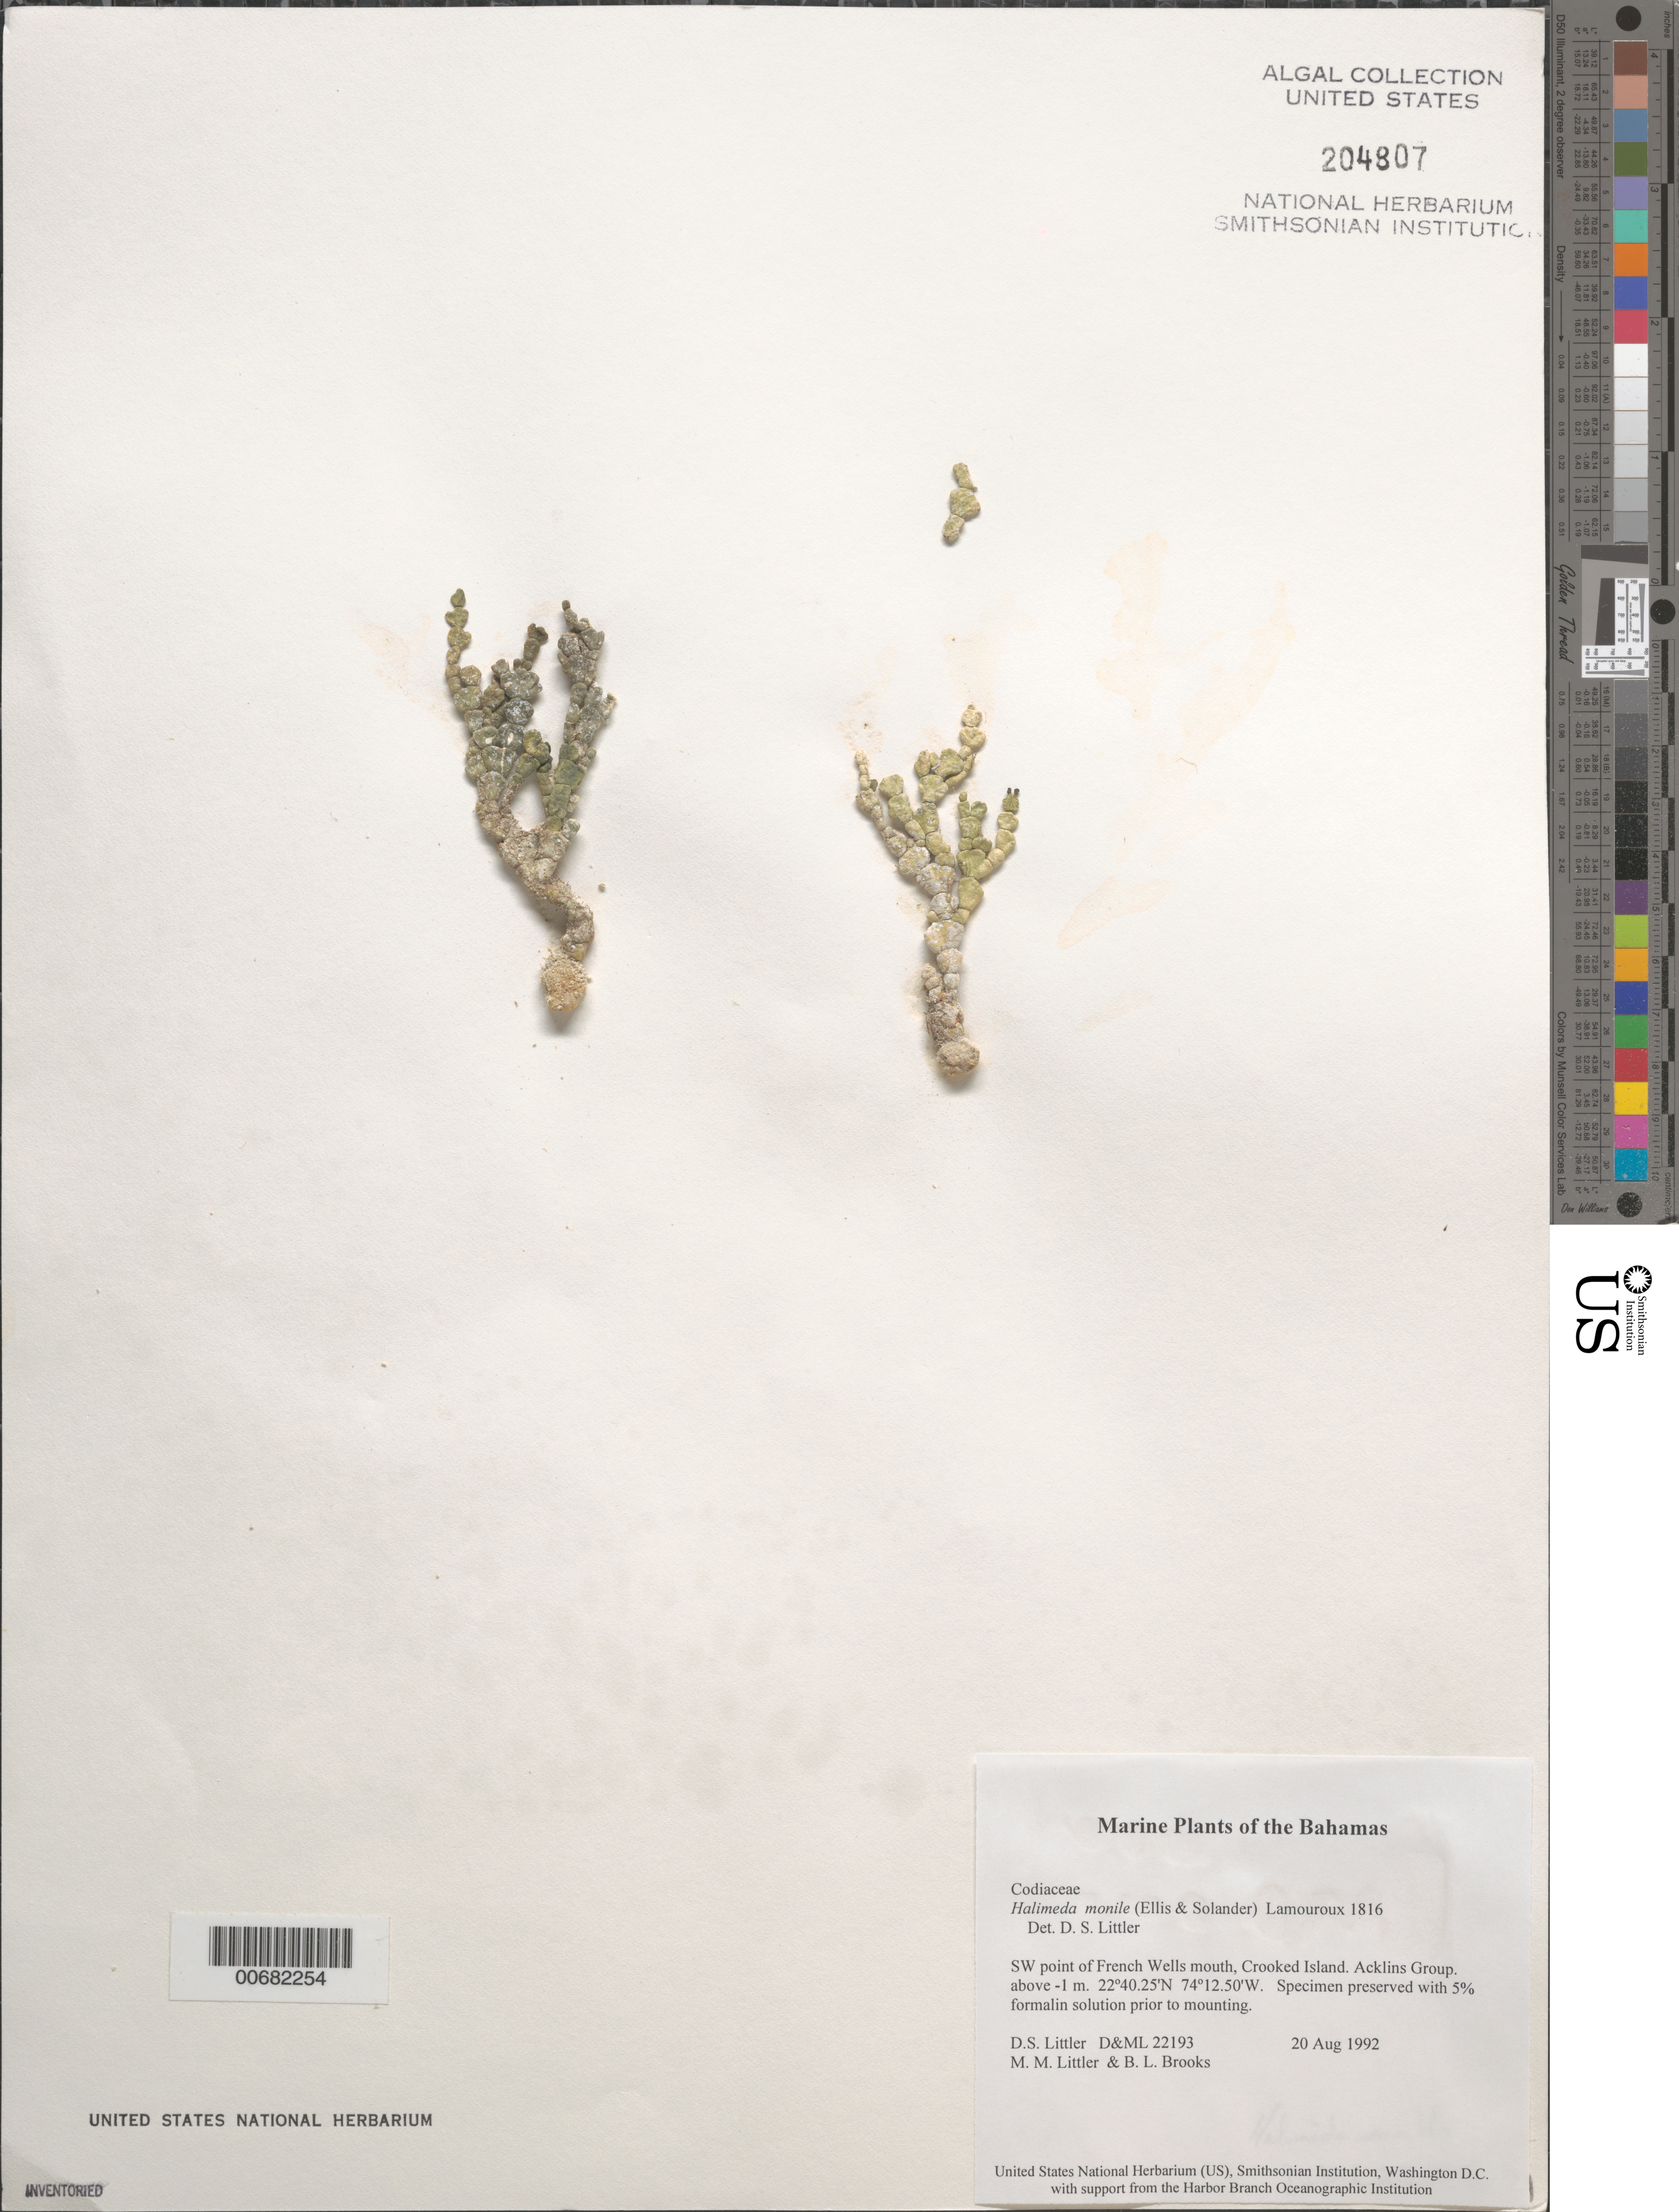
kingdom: Plantae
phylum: Chlorophyta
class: Ulvophyceae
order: Bryopsidales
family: Halimedaceae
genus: Halimeda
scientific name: Halimeda monile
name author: (J. Ellis & Sol.) J.V.Lamouroux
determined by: Littler, D. S.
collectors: D. S. Littler, M. M. Littler & B. Brooks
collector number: D&ML 22193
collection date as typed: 20 Aug 1992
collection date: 1992-08-20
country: Bahamas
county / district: Crooked Island District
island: Crooked Island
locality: Southwest point of French Wells mouth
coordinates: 22 40.25' N, 74 12.50' W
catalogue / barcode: US 204807